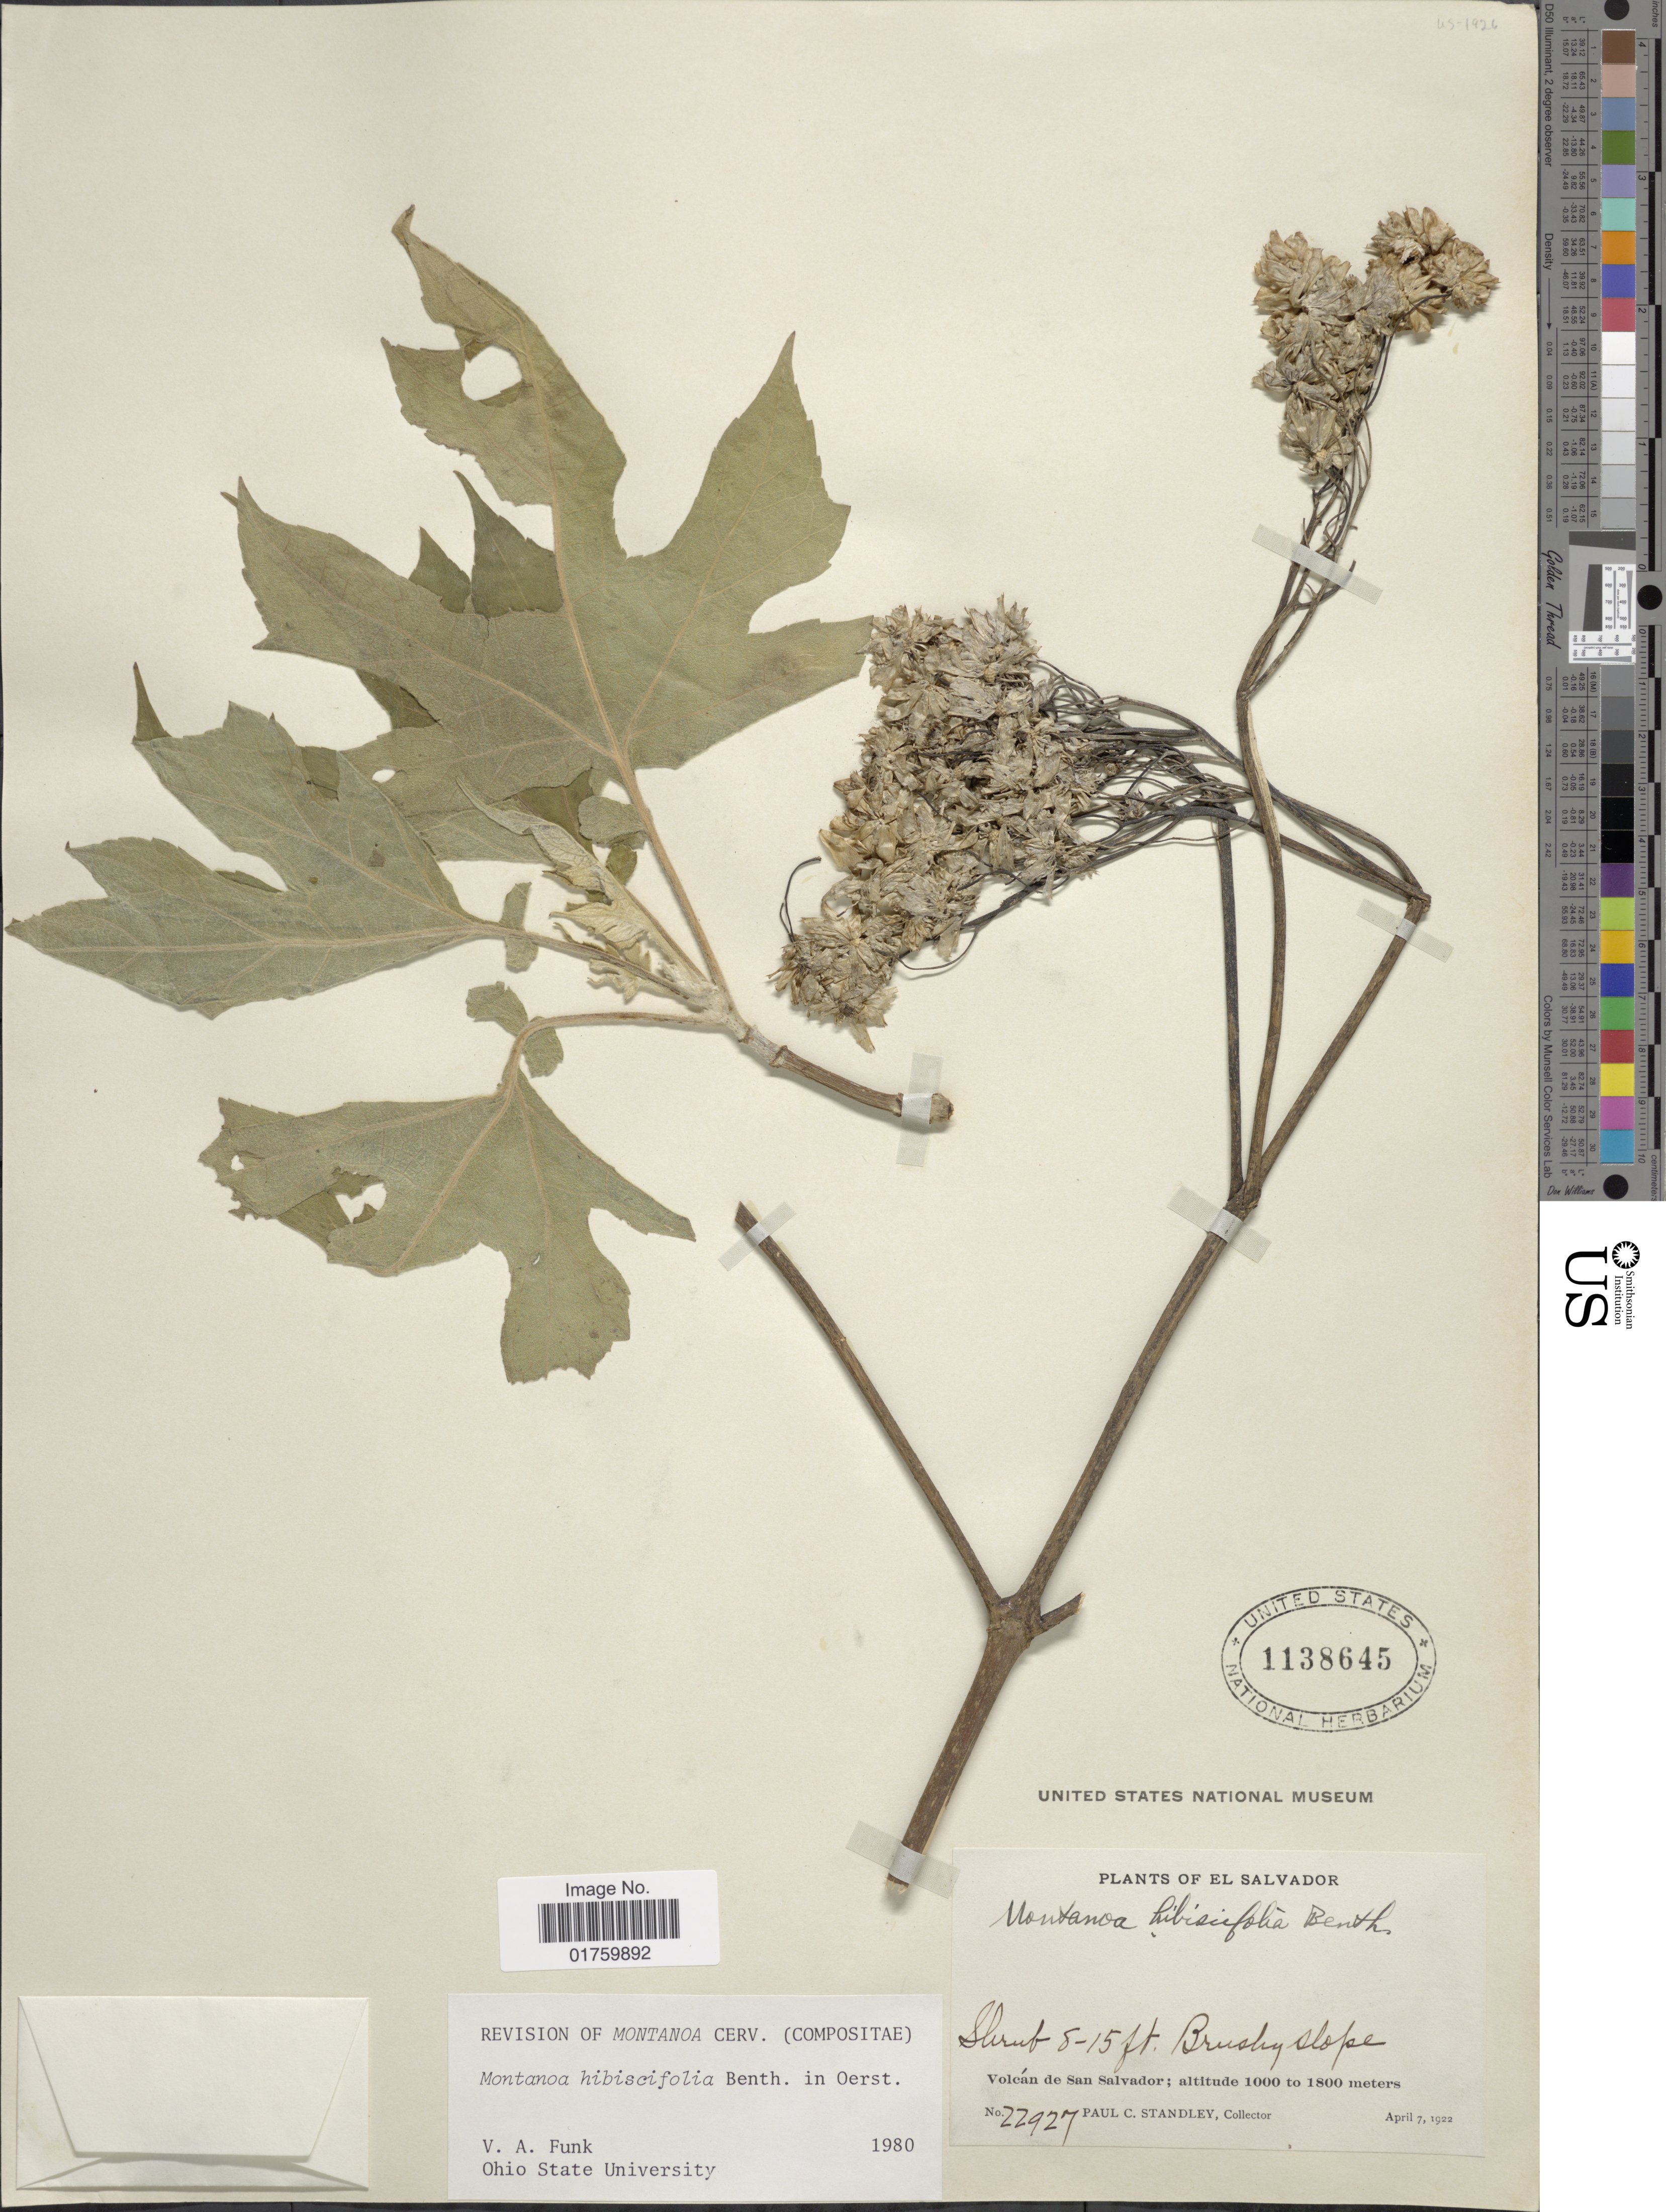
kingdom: Plantae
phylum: Tracheophyta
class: Magnoliopsida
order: Asterales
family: Asteraceae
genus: Montanoa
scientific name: Montanoa hibiscifolia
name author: Benth.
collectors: P. C. Standley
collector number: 22927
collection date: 1922-04-07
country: El Salvador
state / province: San Salvador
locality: Volcan de San Salvador, brushy slope.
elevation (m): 1000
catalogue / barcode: US 1138645